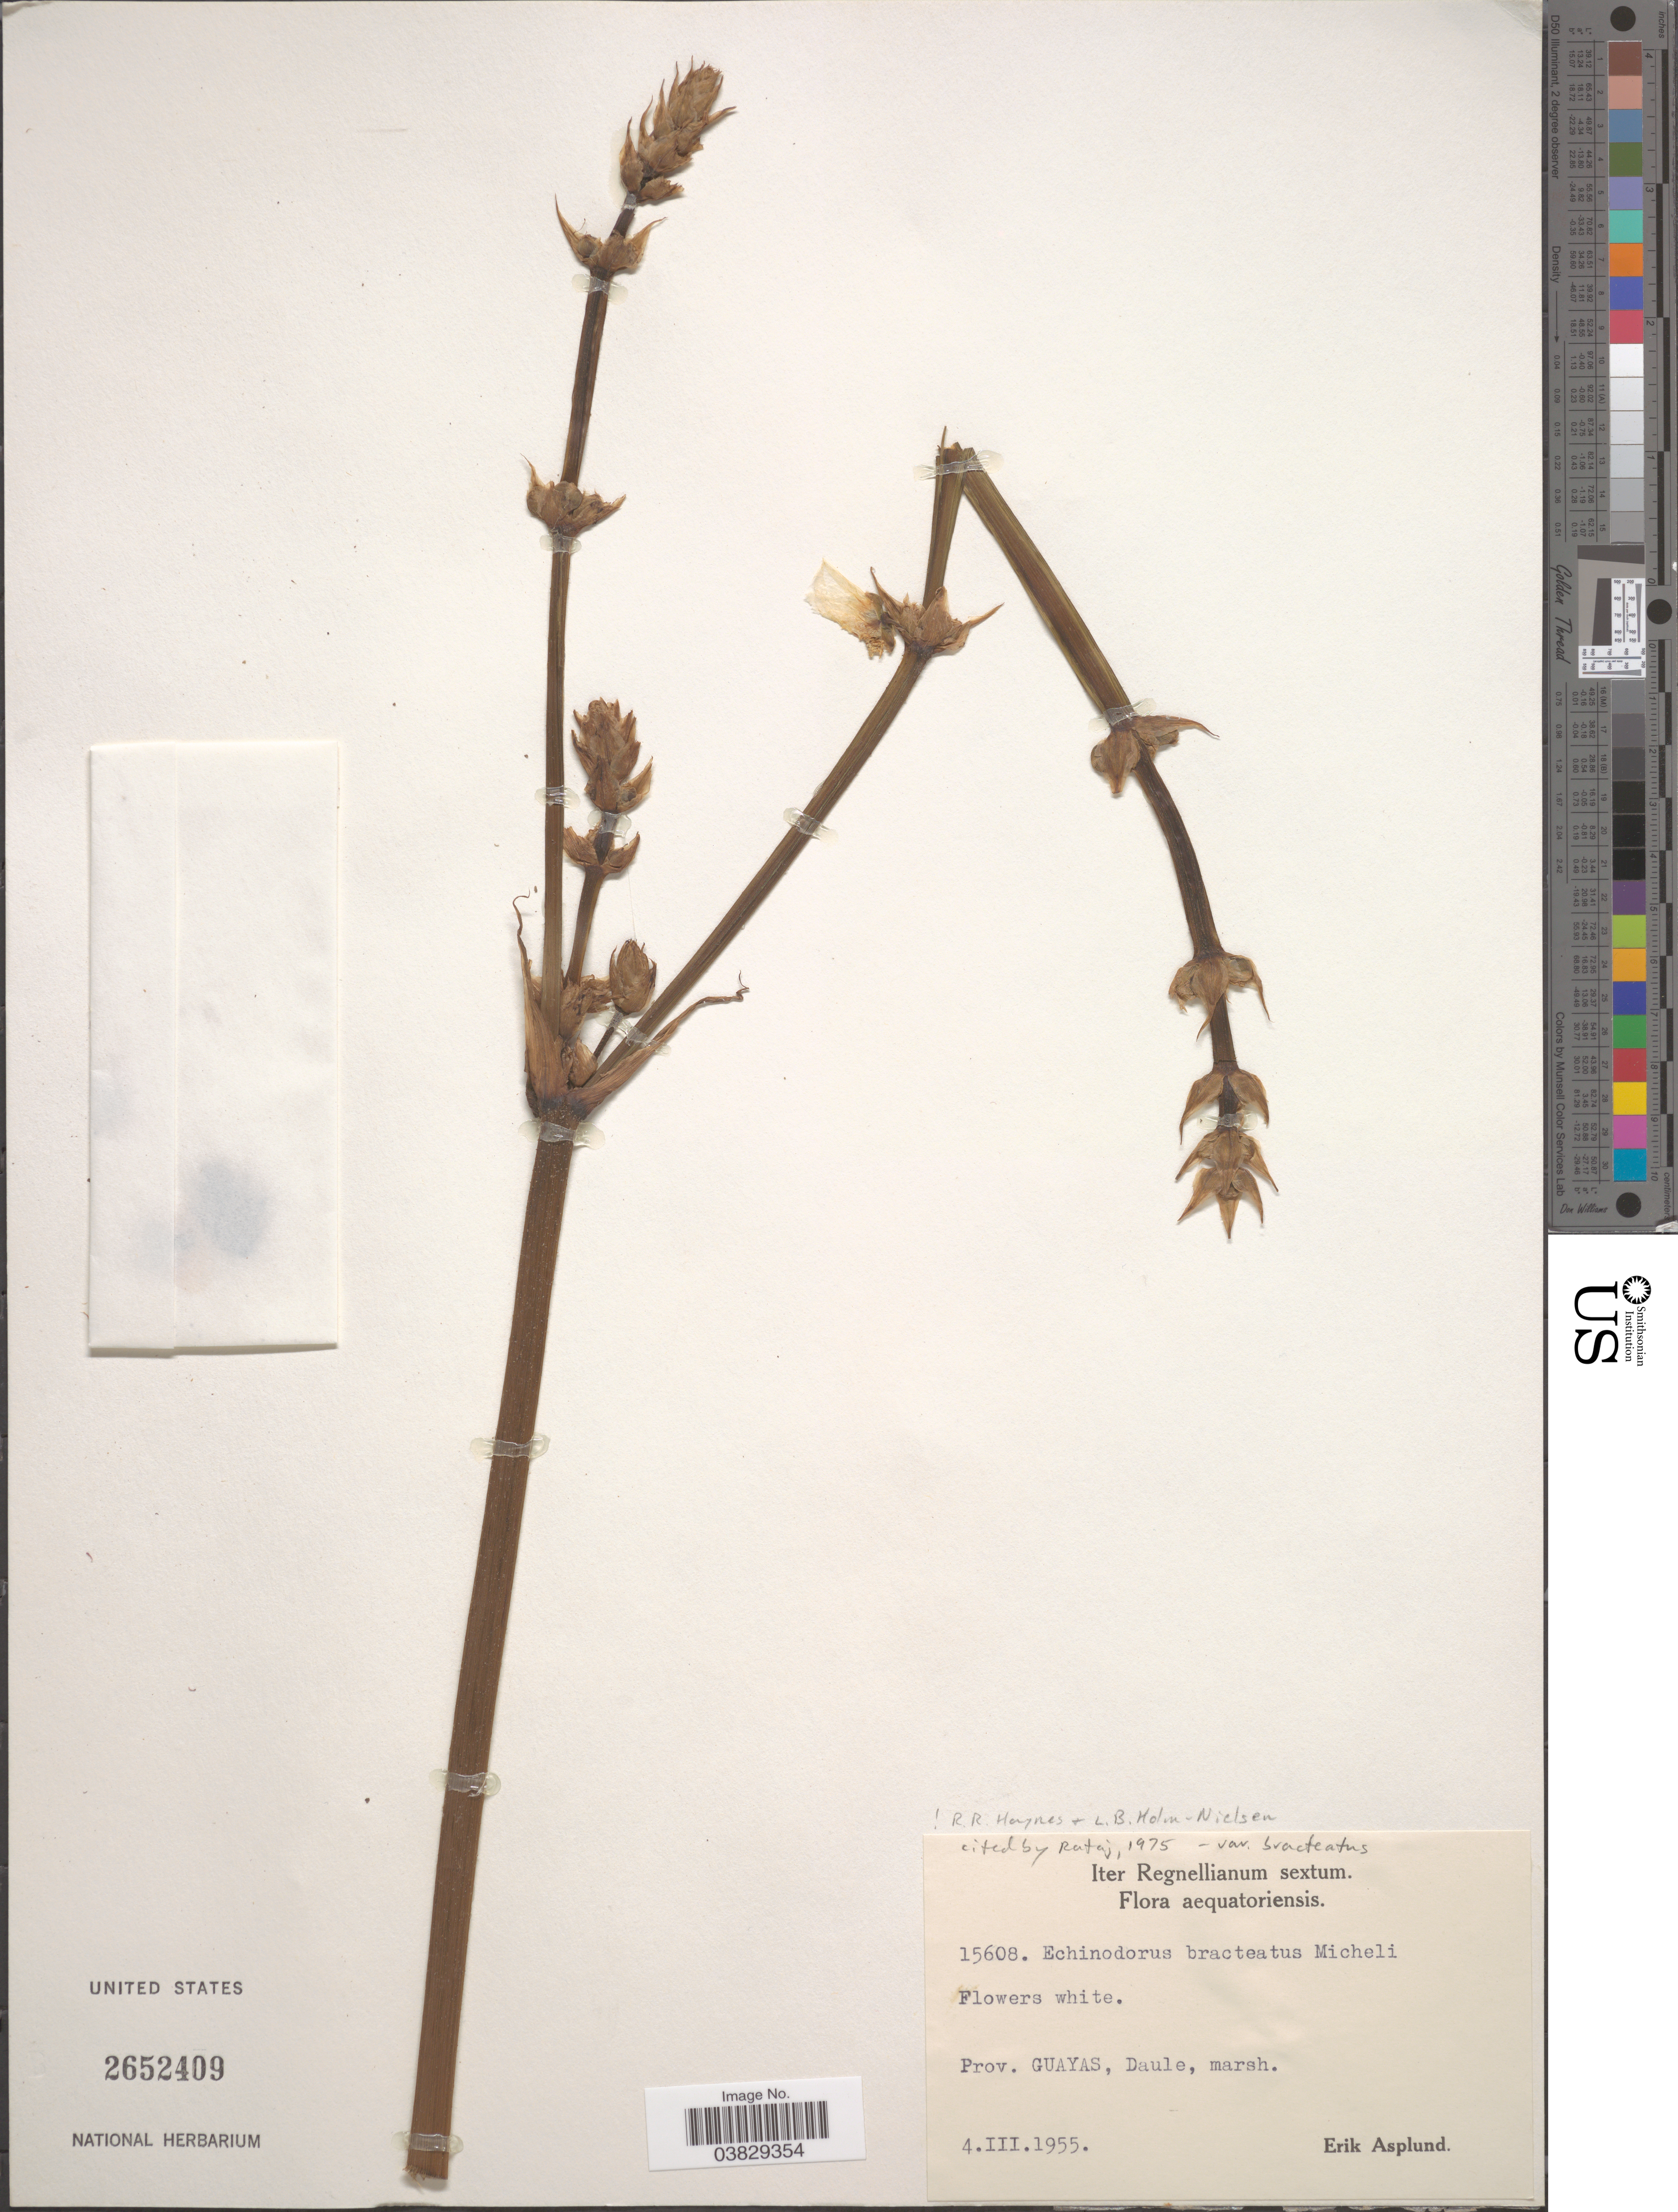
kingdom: Plantae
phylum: Tracheophyta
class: Liliopsida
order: Alismatales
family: Alismataceae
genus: Echinodorus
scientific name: Echinodorus bracteatus var. bracteatus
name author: Micheli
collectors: E. Asplund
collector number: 15608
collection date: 1955-03-04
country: Ecuador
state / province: Guayas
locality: Daule, marsh.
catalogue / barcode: US 2652409